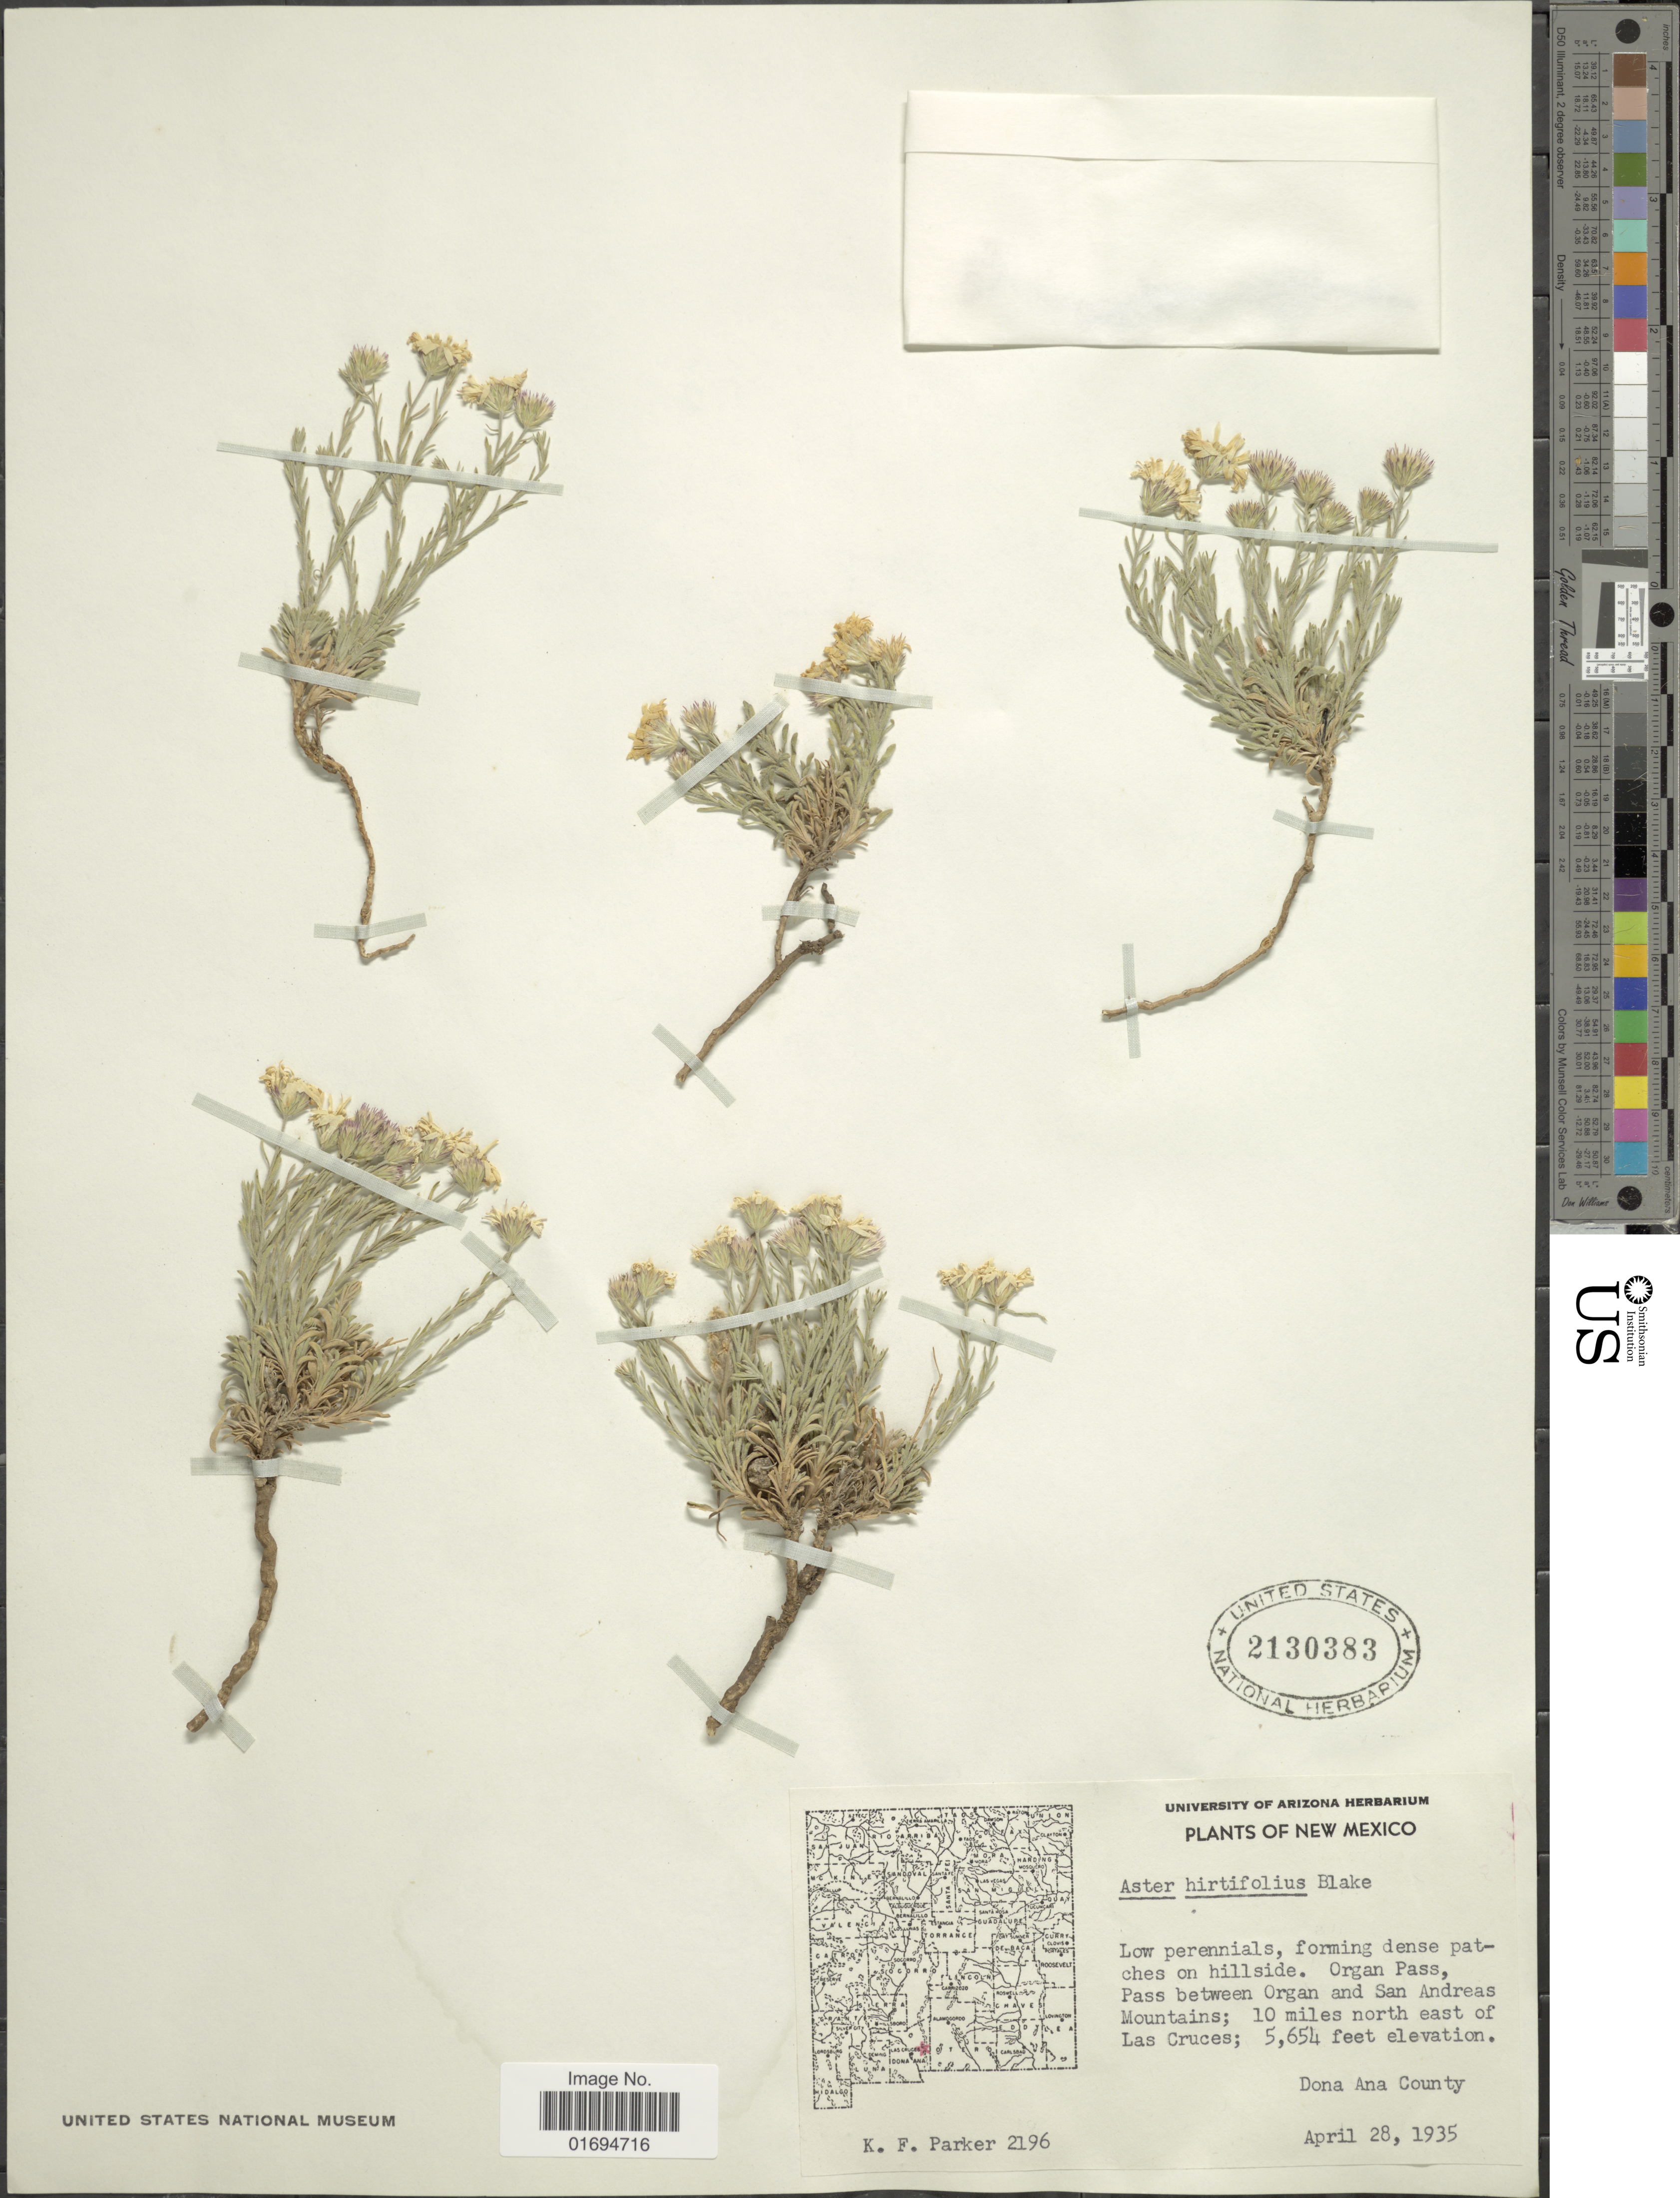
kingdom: Plantae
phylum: Tracheophyta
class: Magnoliopsida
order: Asterales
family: Asteraceae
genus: Chaetopappa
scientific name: Chaetopappa ericoides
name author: (Torr.) G.L. Nesom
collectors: K. F. Parker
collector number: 2196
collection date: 1935-04-28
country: United States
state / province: New Mexico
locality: Pass between Organ and San Andreas Mountains, 10 miles north east of Las Cruces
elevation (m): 1723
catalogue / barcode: US 2130383